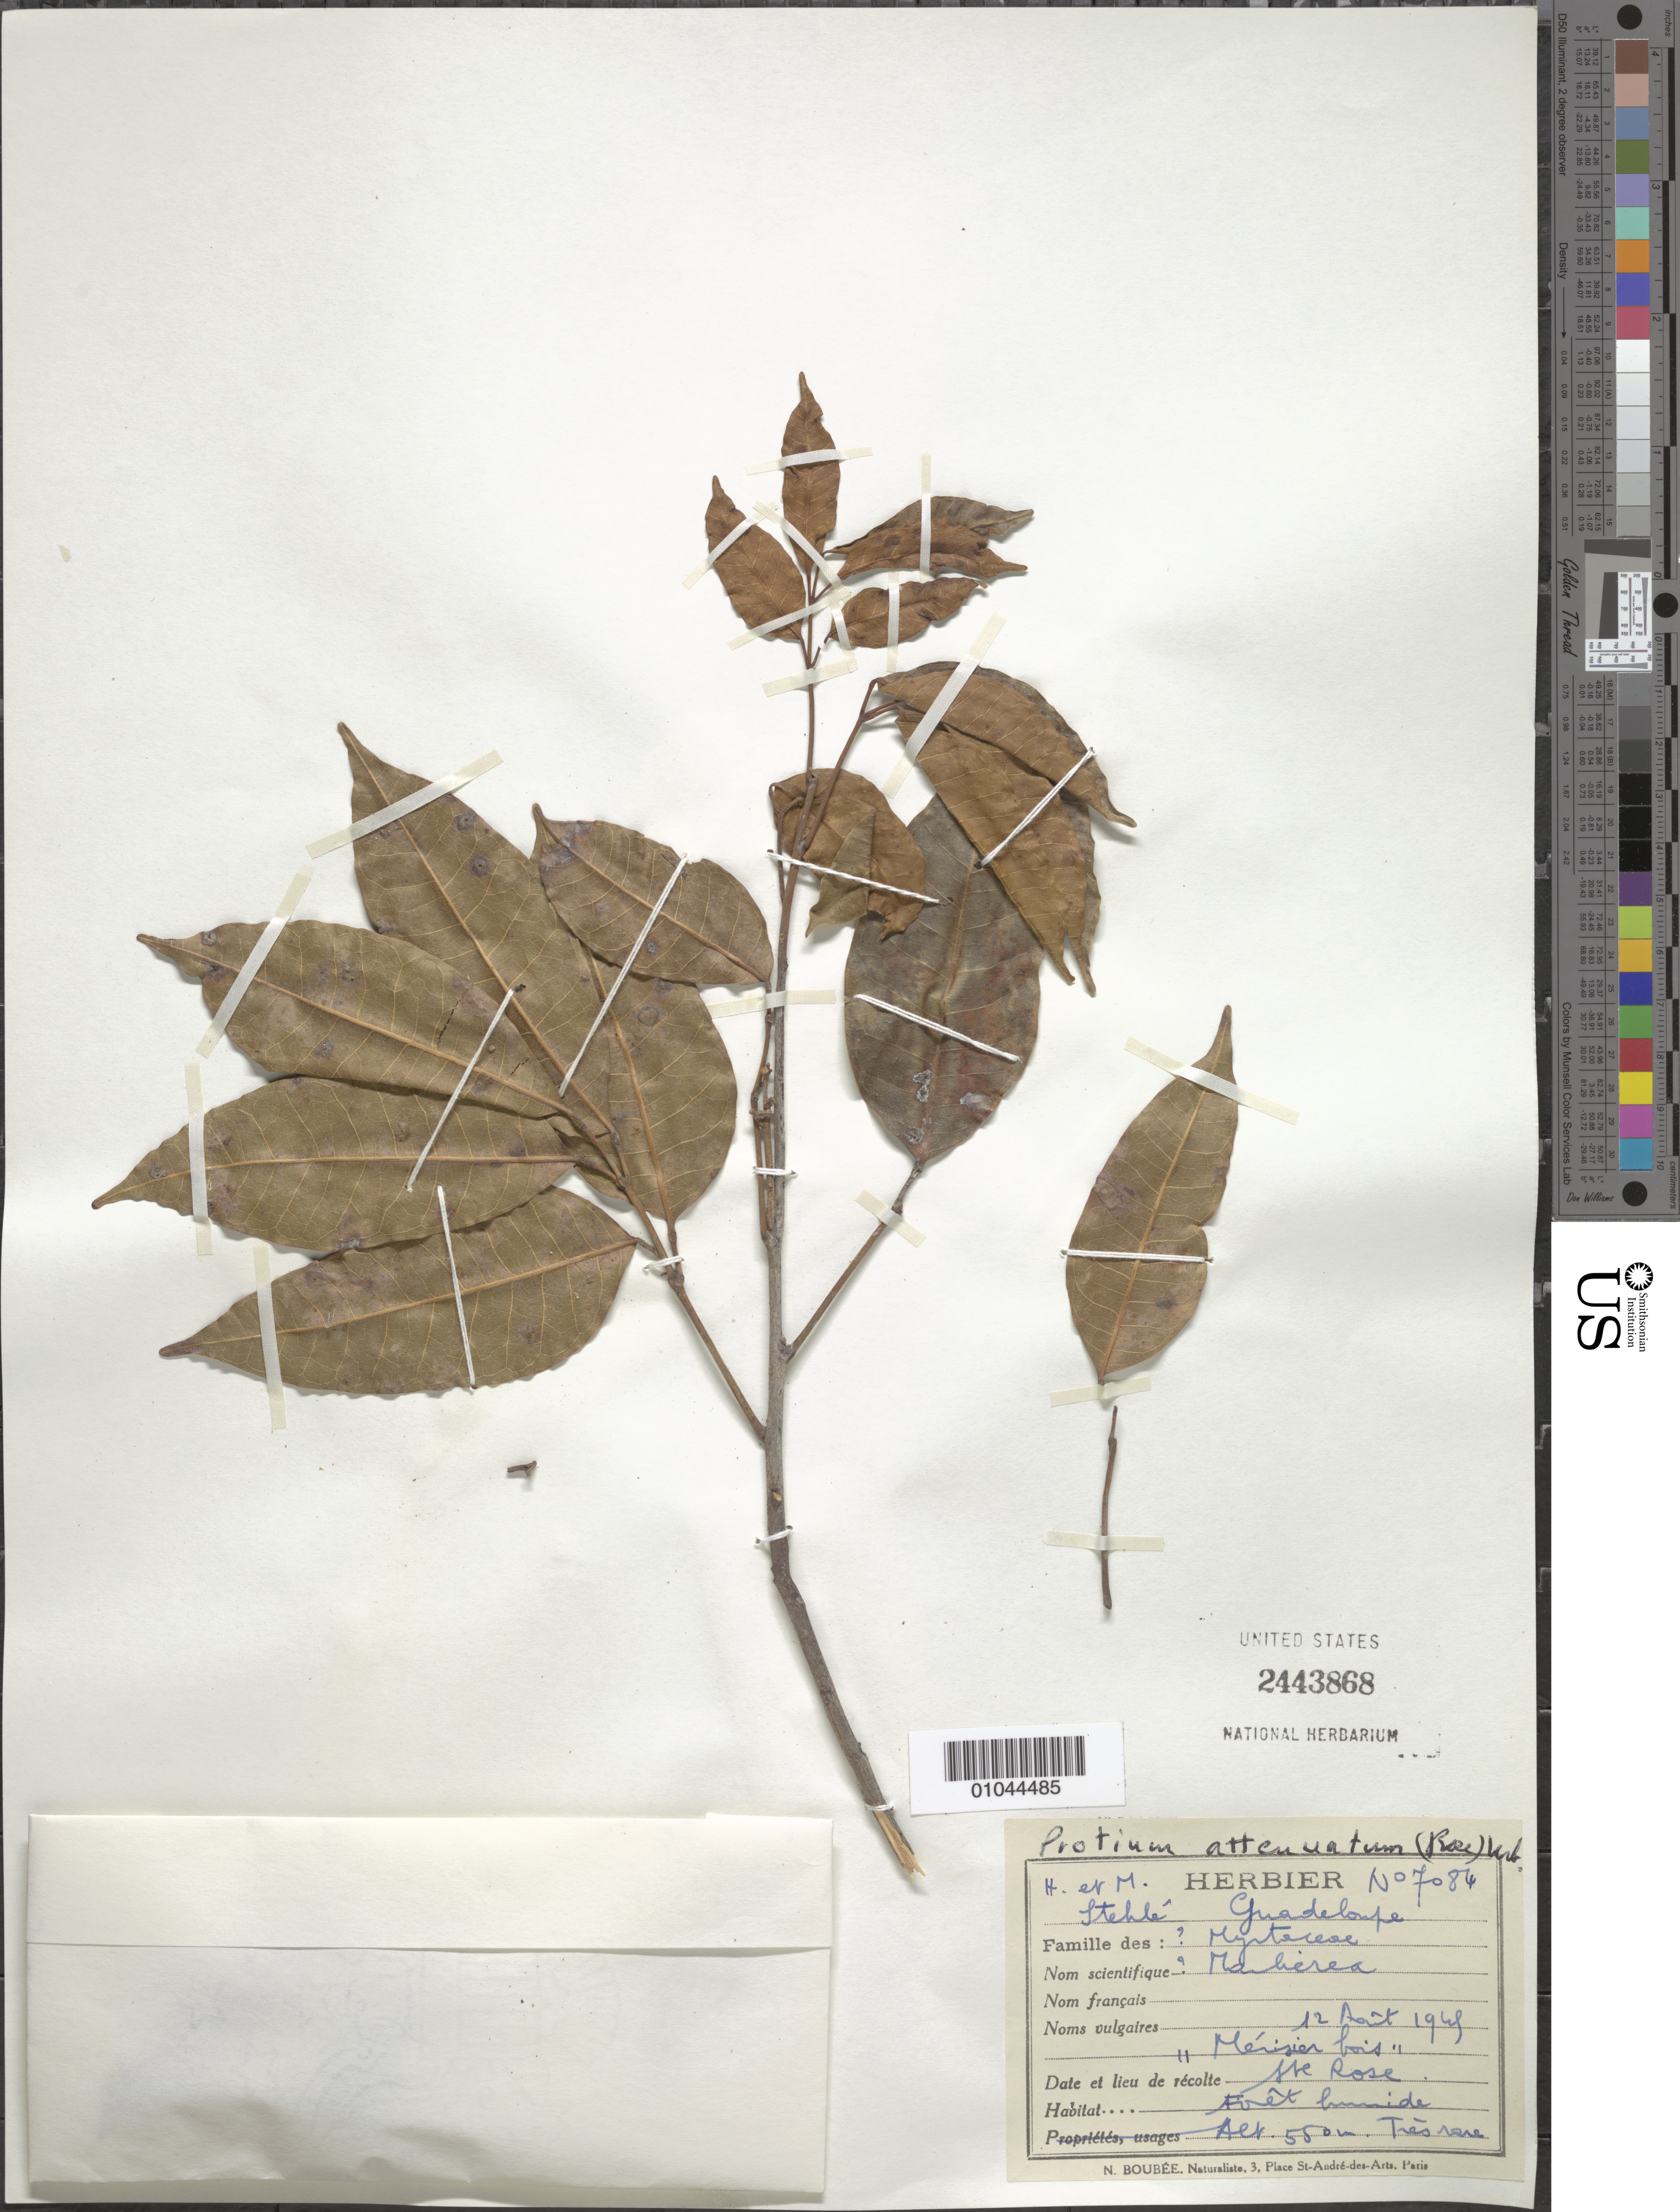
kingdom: Plantae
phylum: Tracheophyta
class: Magnoliopsida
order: Sapindales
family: Burseraceae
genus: Protium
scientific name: Protium attenuatum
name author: Urb.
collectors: H. Stehlé & M. Stehlé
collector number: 7084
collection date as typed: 12 Aug 1949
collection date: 1949-08-12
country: Guadeloupe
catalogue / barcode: US 2443868